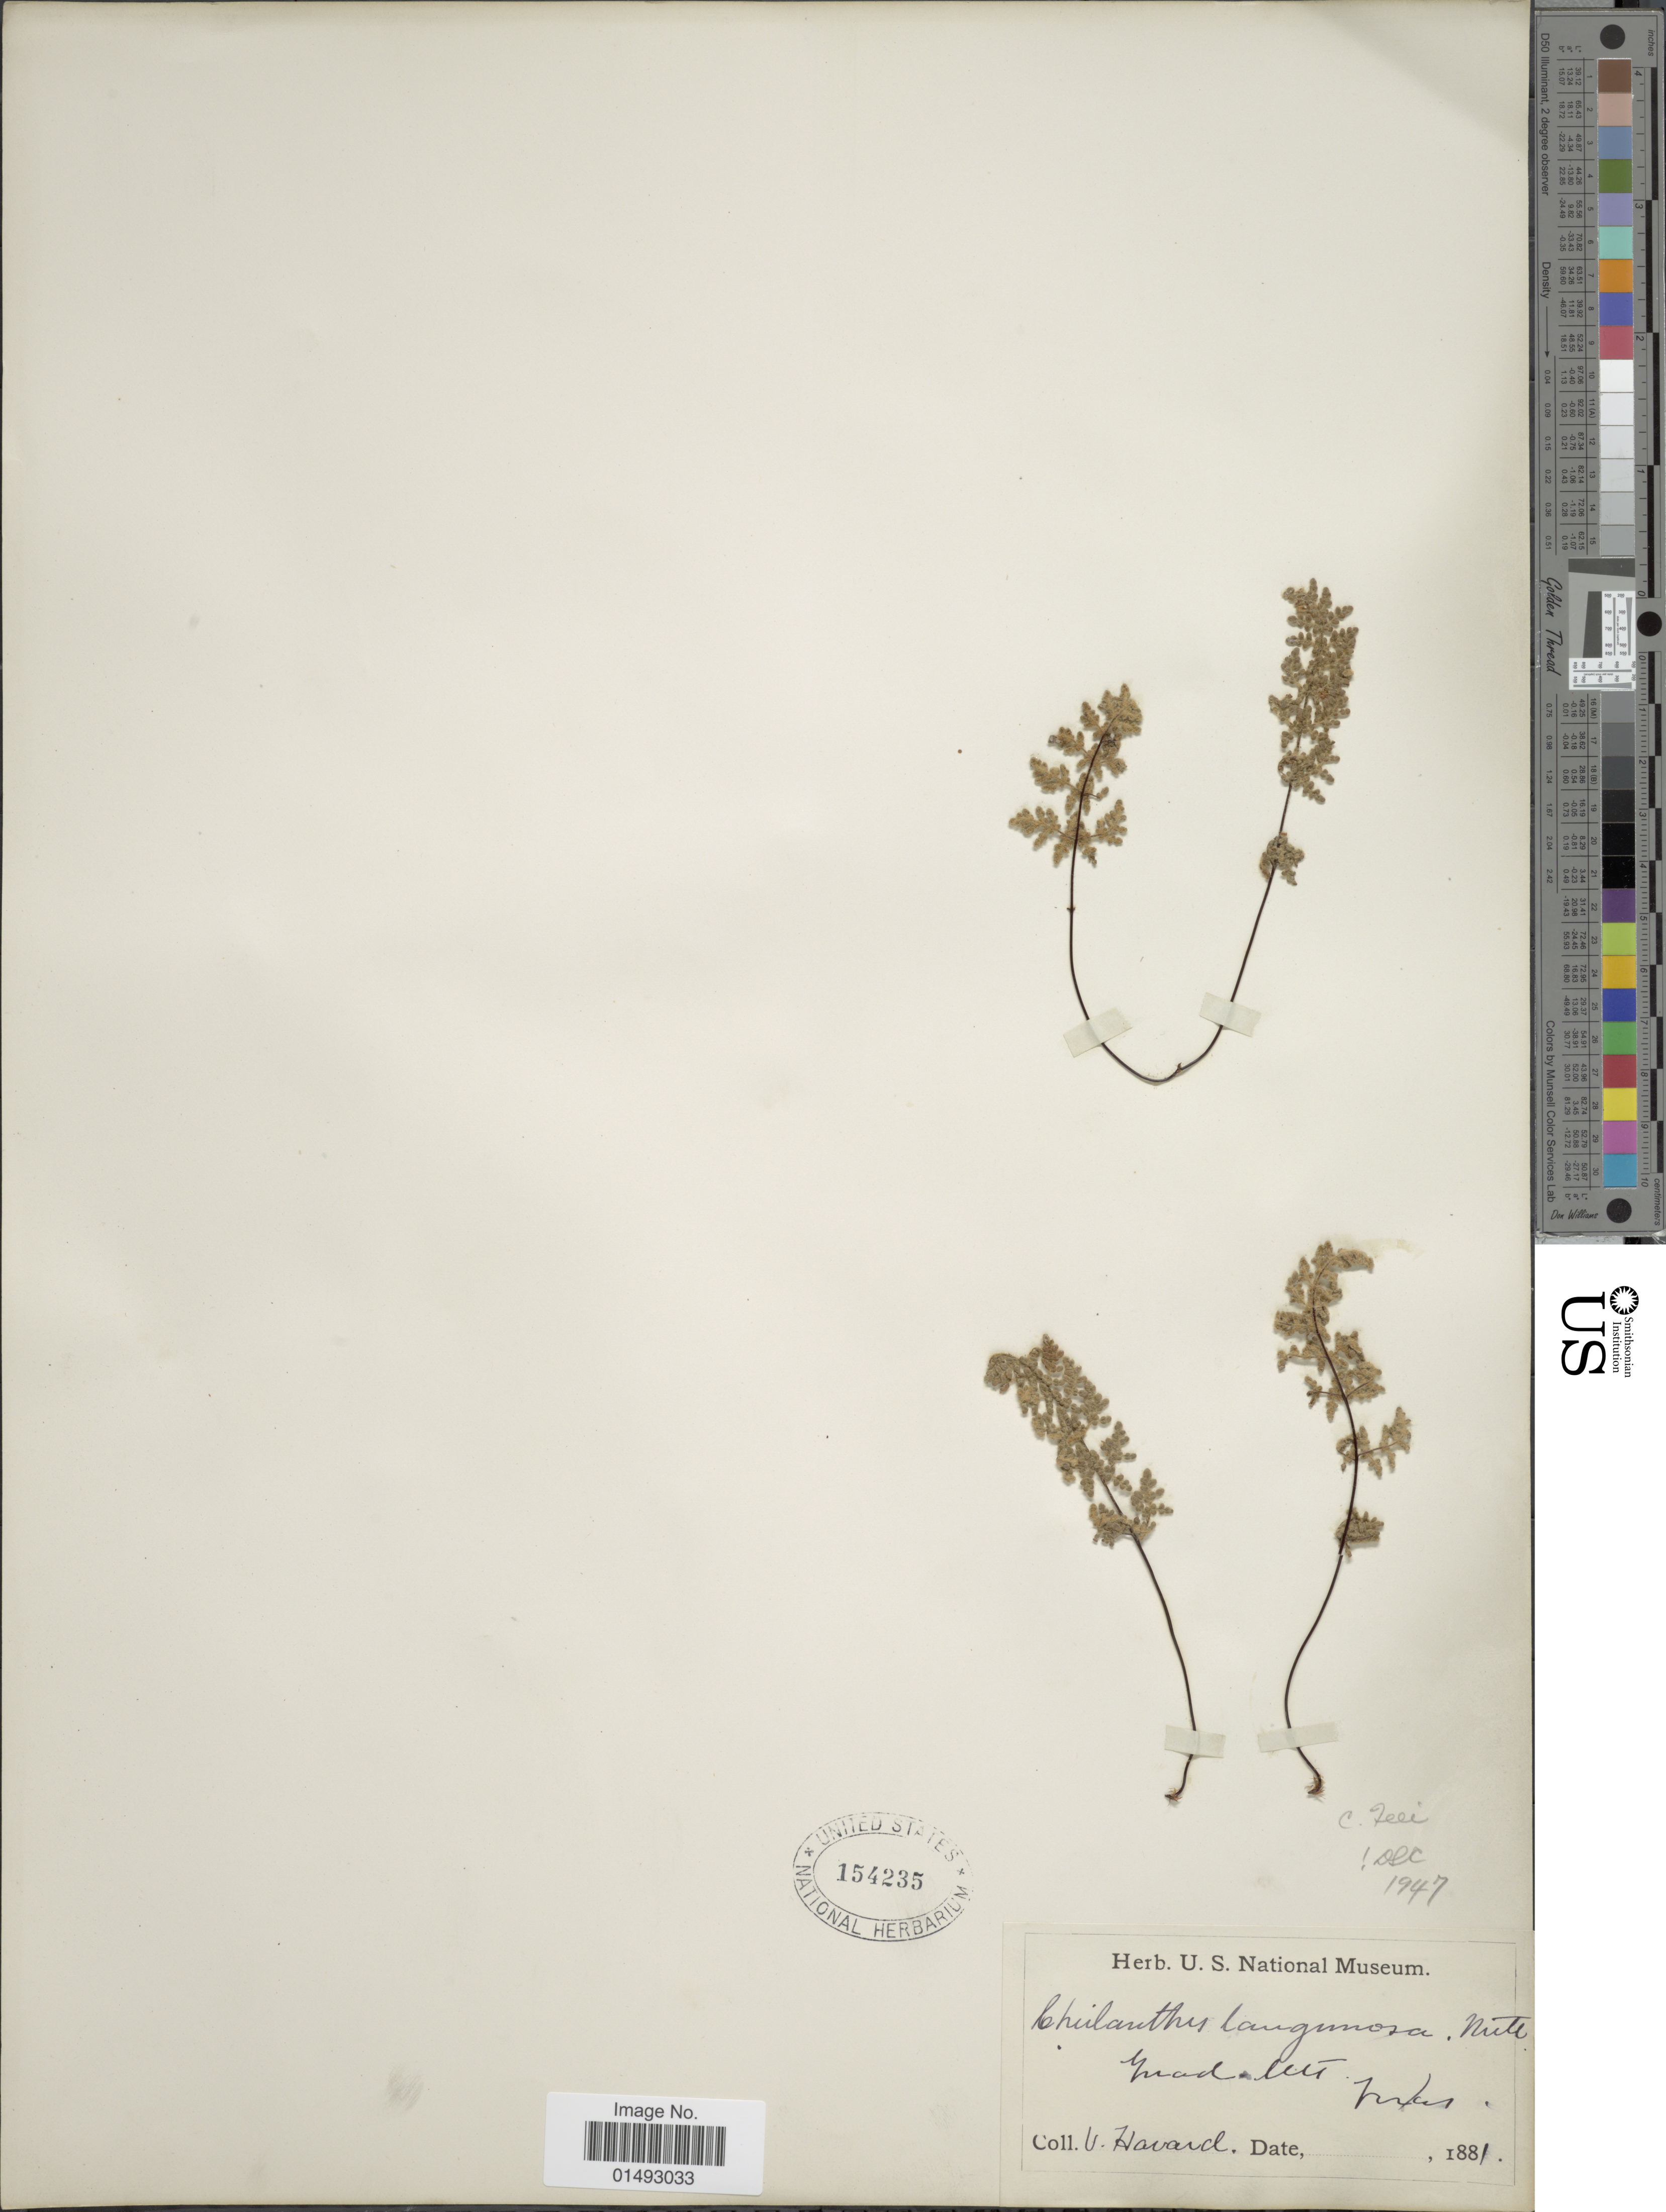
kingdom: Plantae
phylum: Tracheophyta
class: Polypodiopsida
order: Polypodiales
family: Pteridaceae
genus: Myriopteris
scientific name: Myriopteris gracilis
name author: Fée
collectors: V. Havard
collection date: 1881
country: United States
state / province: Texas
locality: Grand Mts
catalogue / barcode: US 154235